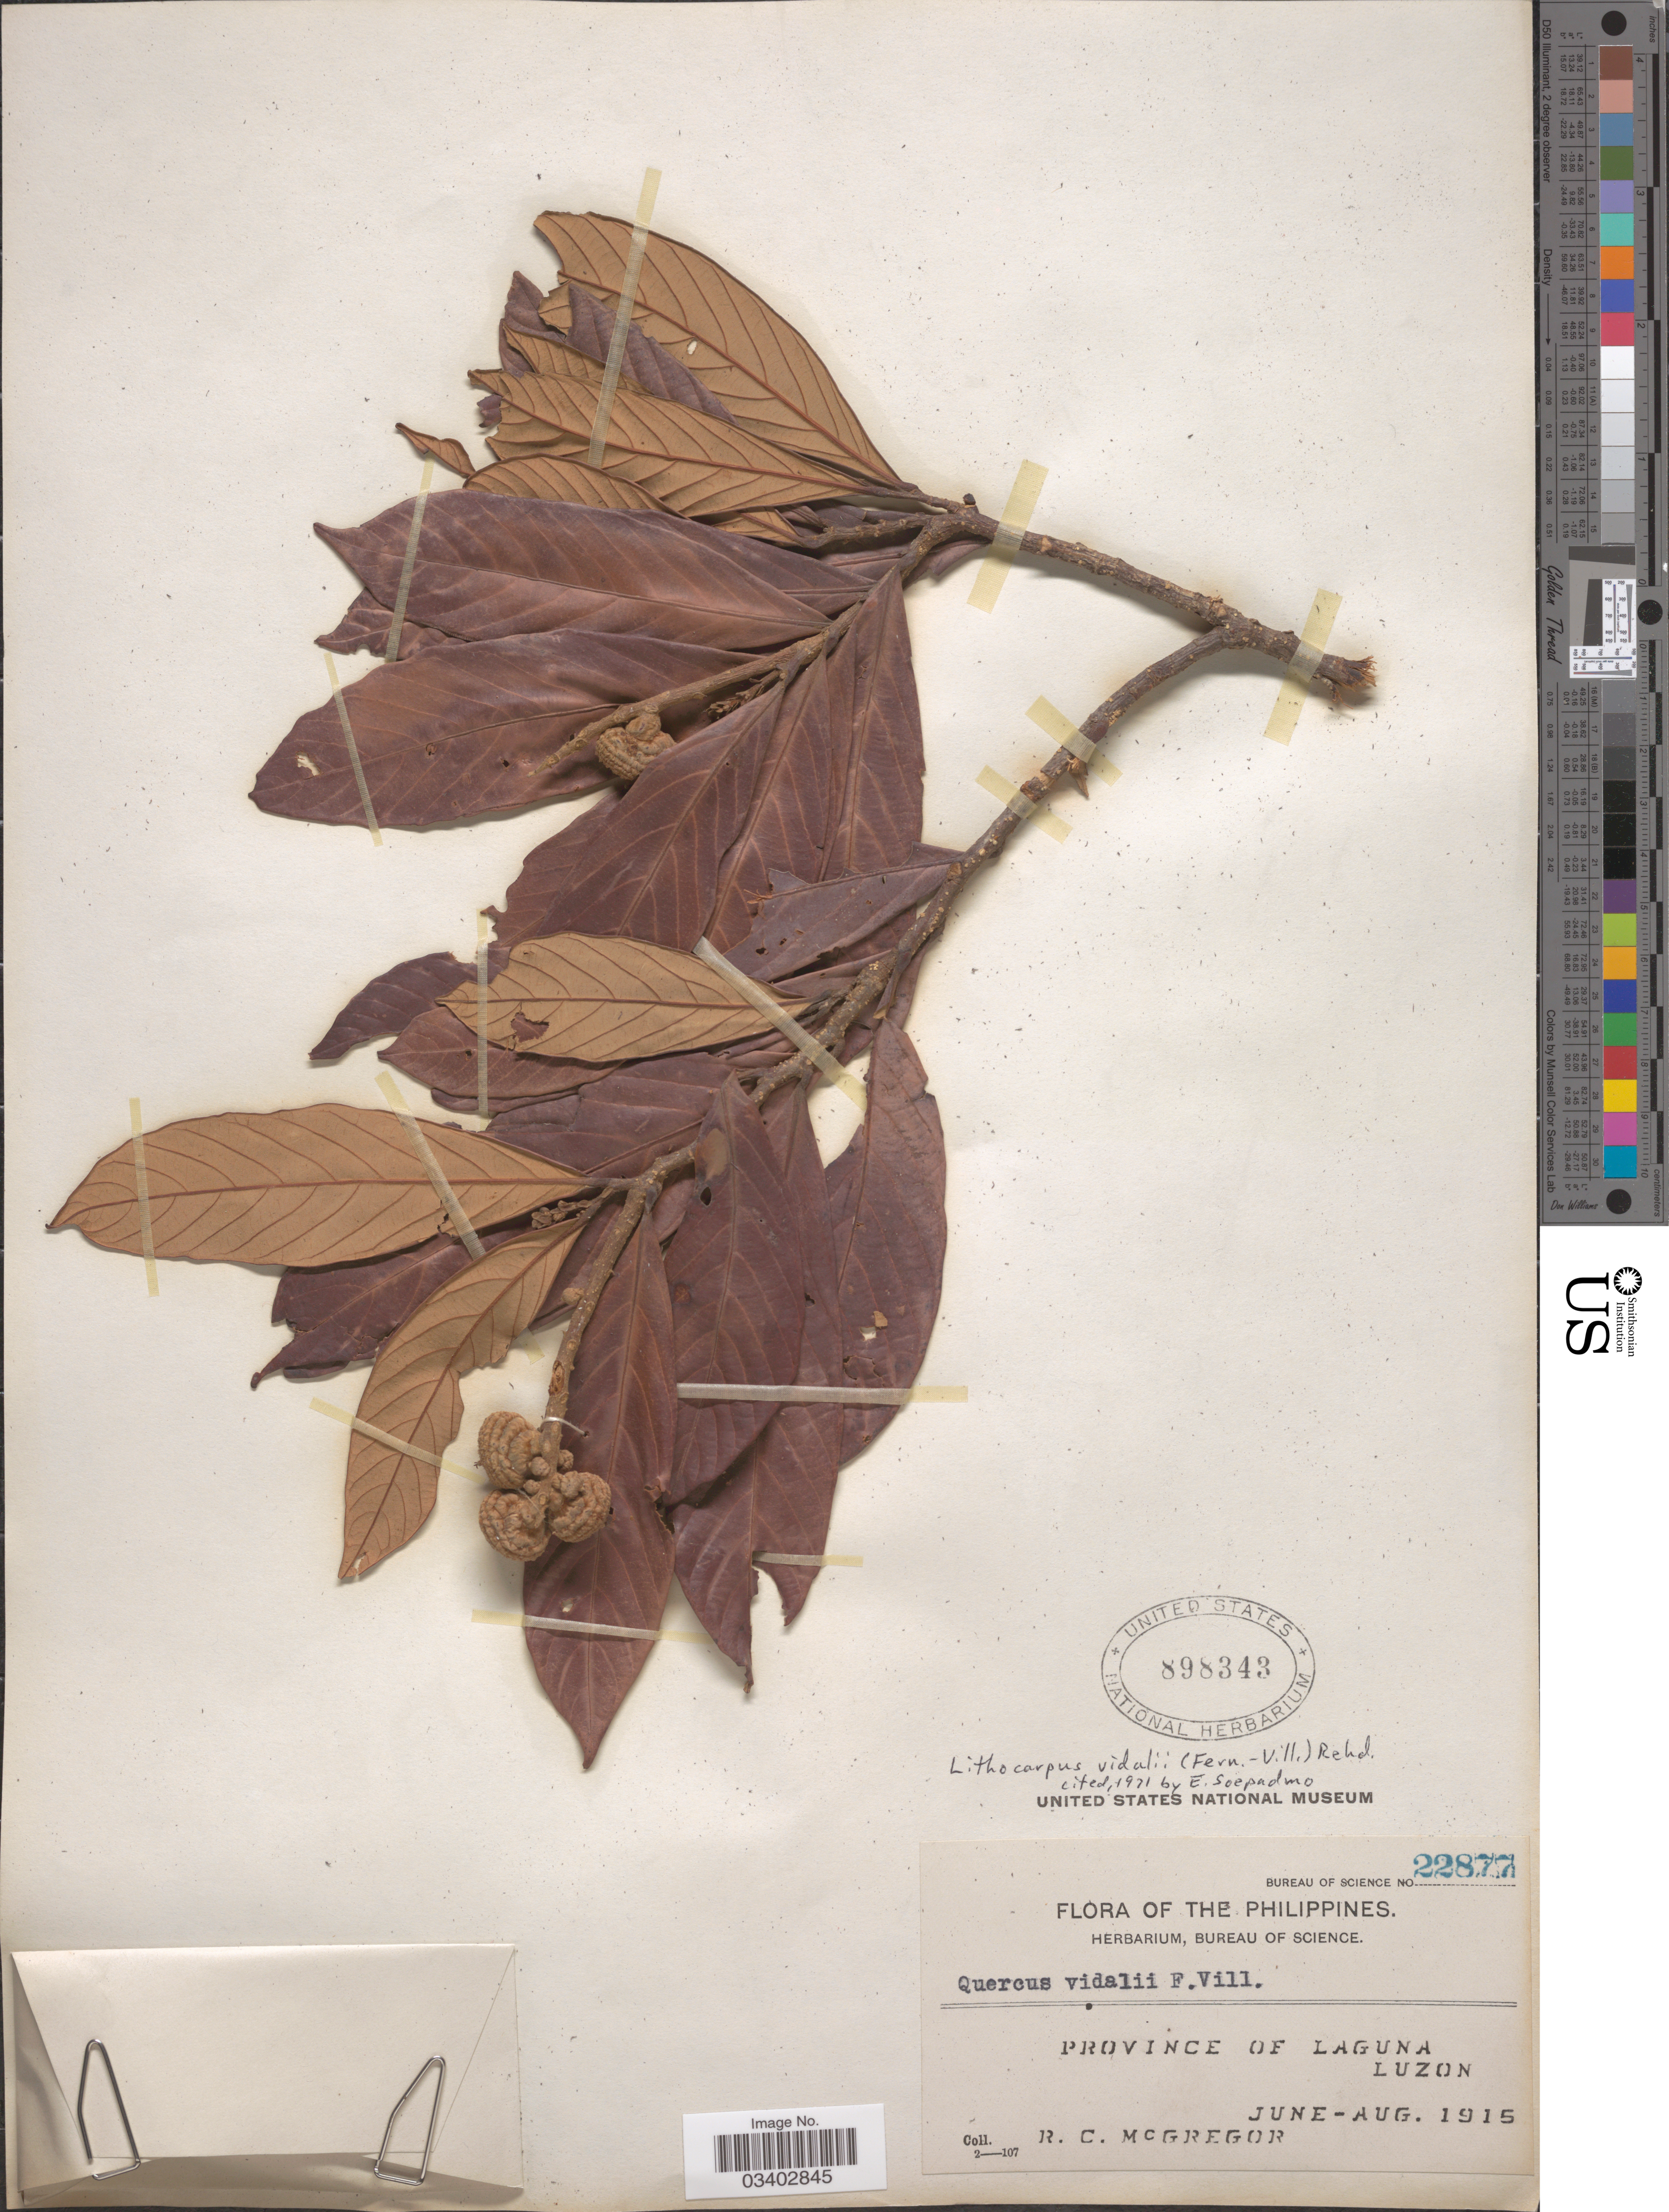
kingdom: Plantae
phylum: Tracheophyta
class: Magnoliopsida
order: Fagales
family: Fagaceae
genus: Lithocarpus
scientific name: Lithocarpus vidalii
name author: (Fern.-Vill.) Rehder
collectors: R. C. McGregor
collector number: Bureau of Science 22877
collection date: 1915-06/1915-08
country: Philippines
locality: Province of Laguna, Luzon.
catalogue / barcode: US 898343